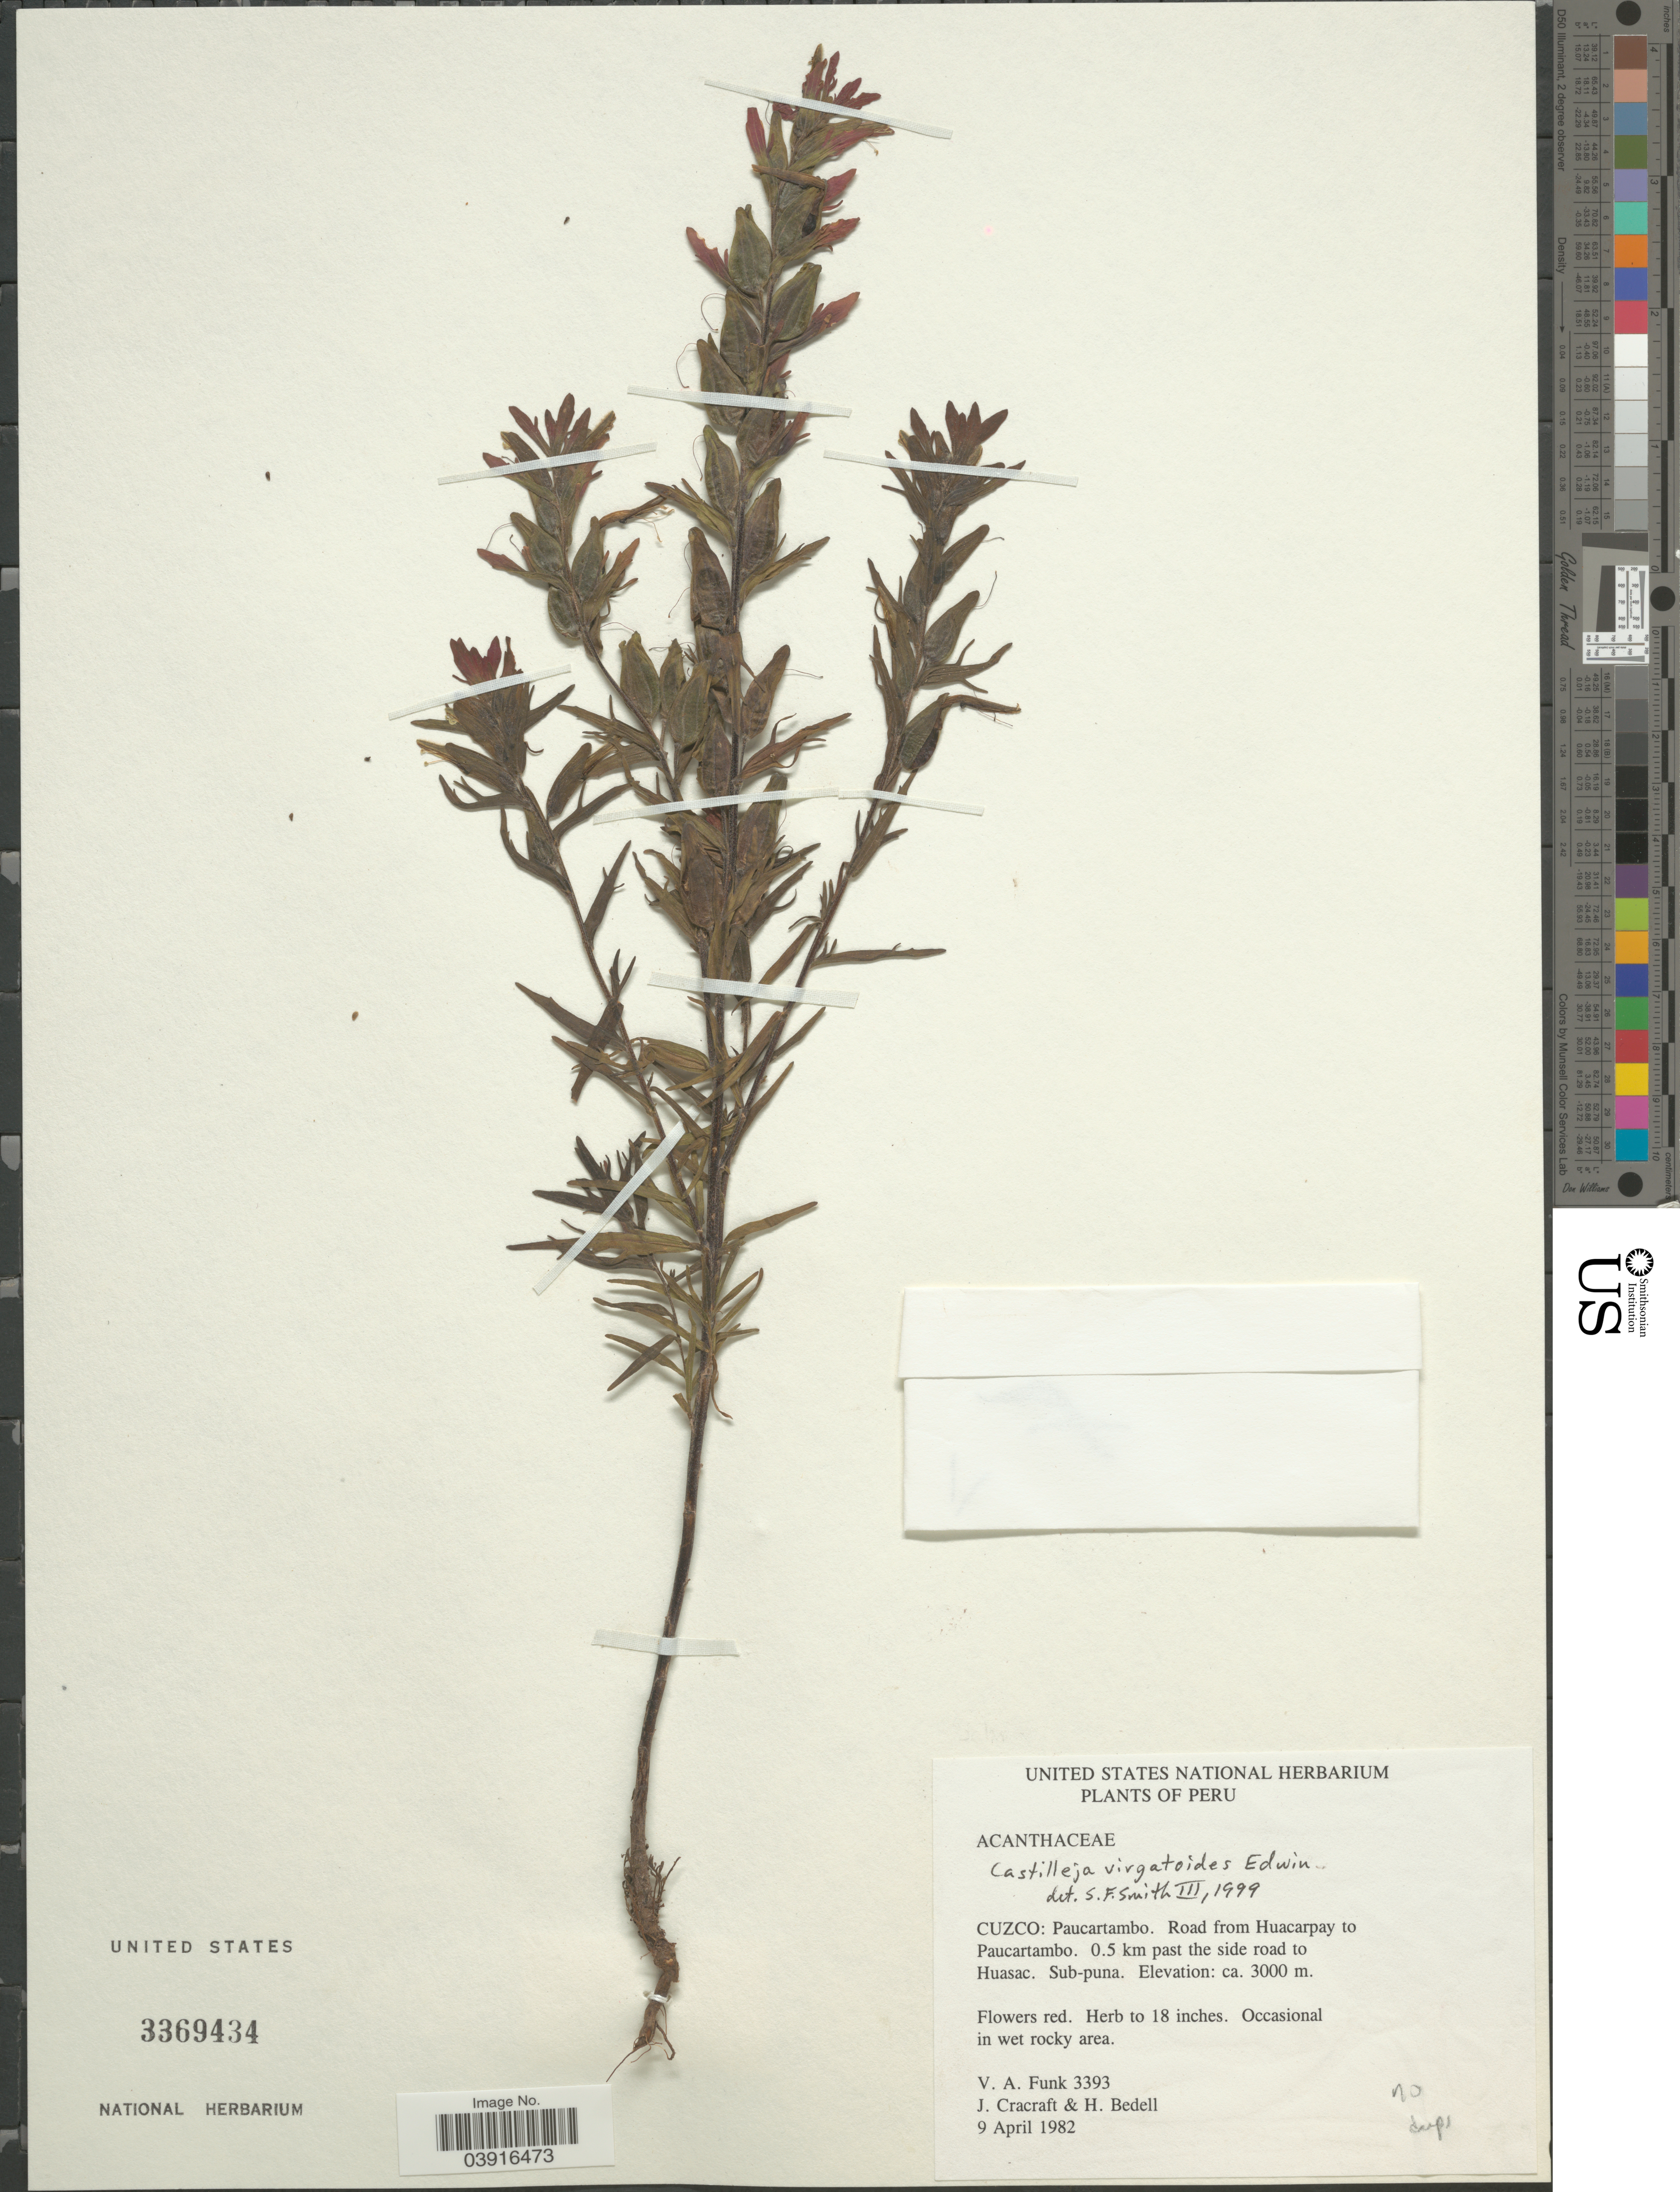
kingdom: Plantae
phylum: Tracheophyta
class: Magnoliopsida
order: Lamiales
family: Orobanchaceae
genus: Castilleja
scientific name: Castilleja virgatoides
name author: Edwin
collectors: V. Funk, J. L. Cracraft & H. Bedell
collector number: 3393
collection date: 1982-04-09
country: Peru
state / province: Cusco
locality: Cuzco: Paucartambo. Road from Huacarpay to Paucartambo. 0.5 km past the side road to Huasac.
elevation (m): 3000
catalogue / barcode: US 3369434